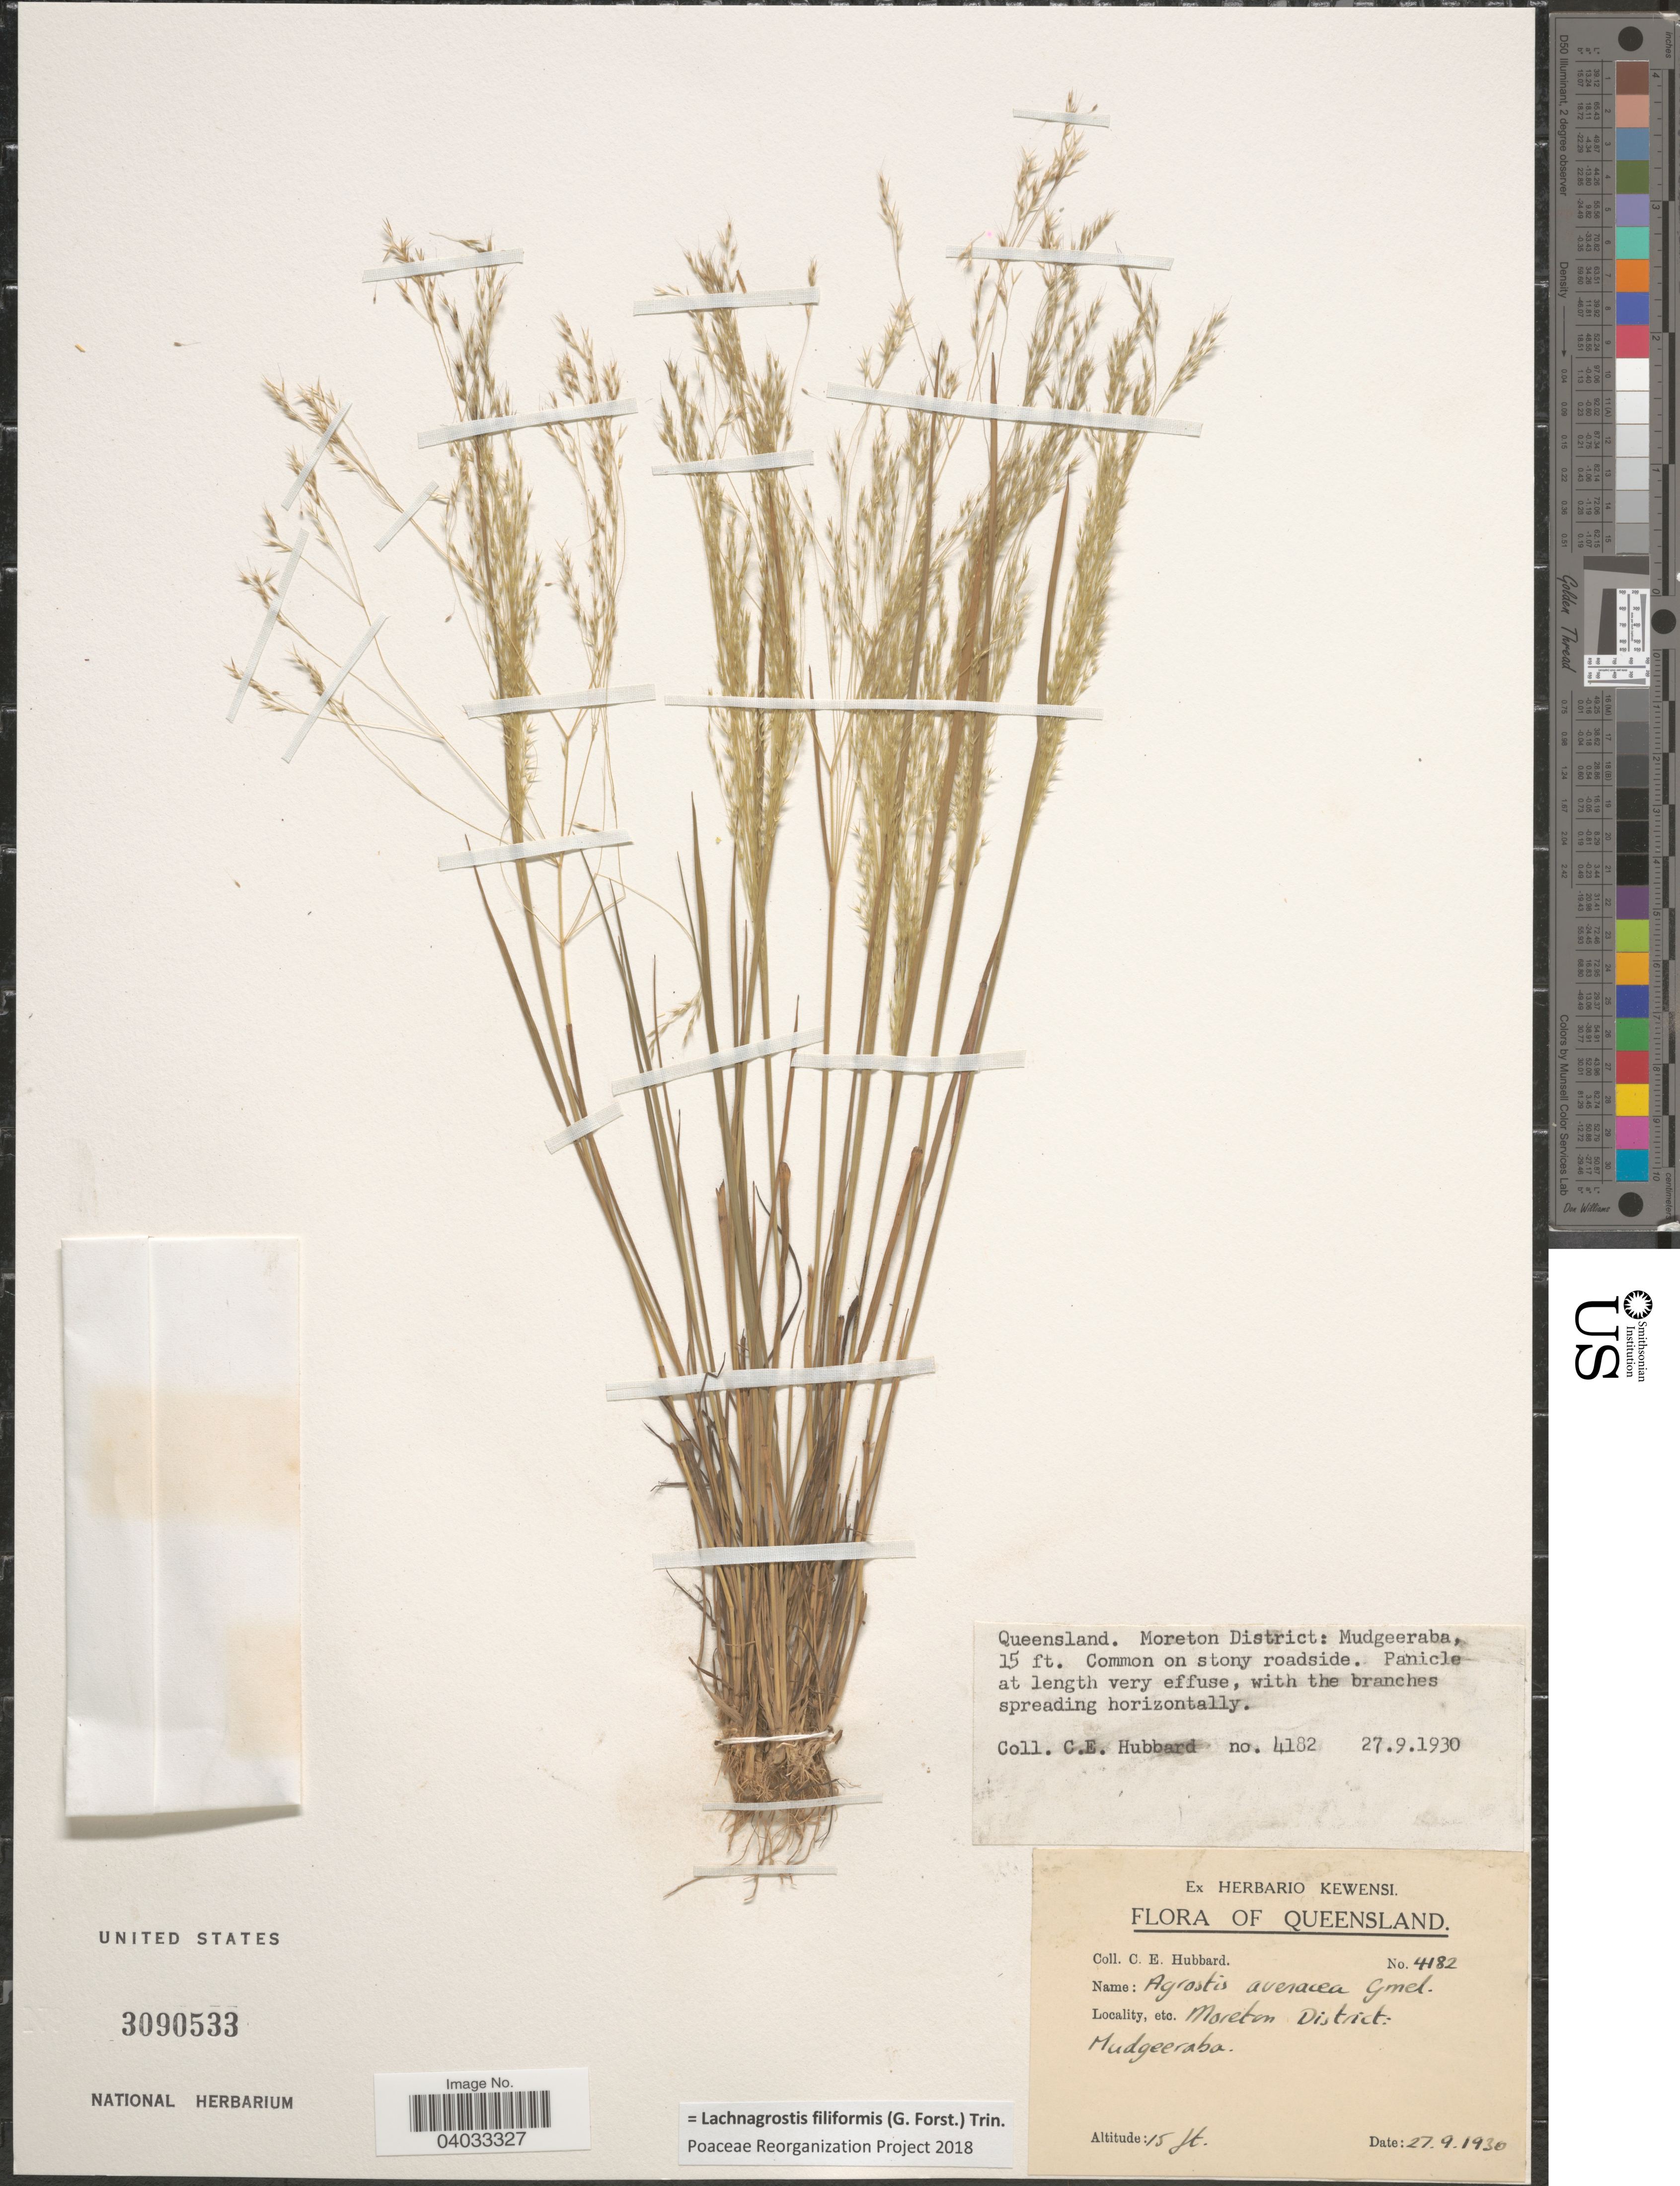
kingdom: Plantae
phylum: Tracheophyta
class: Liliopsida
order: Poales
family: Poaceae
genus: Lachnagrostis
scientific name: Lachnagrostis filiformis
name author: (J.R. Forst.) Trin.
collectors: C. E. Hubbard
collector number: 4182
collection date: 1930-09-27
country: Australia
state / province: Queensland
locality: Moreton District: Mudgeeraba.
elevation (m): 5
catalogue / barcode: US 3090533